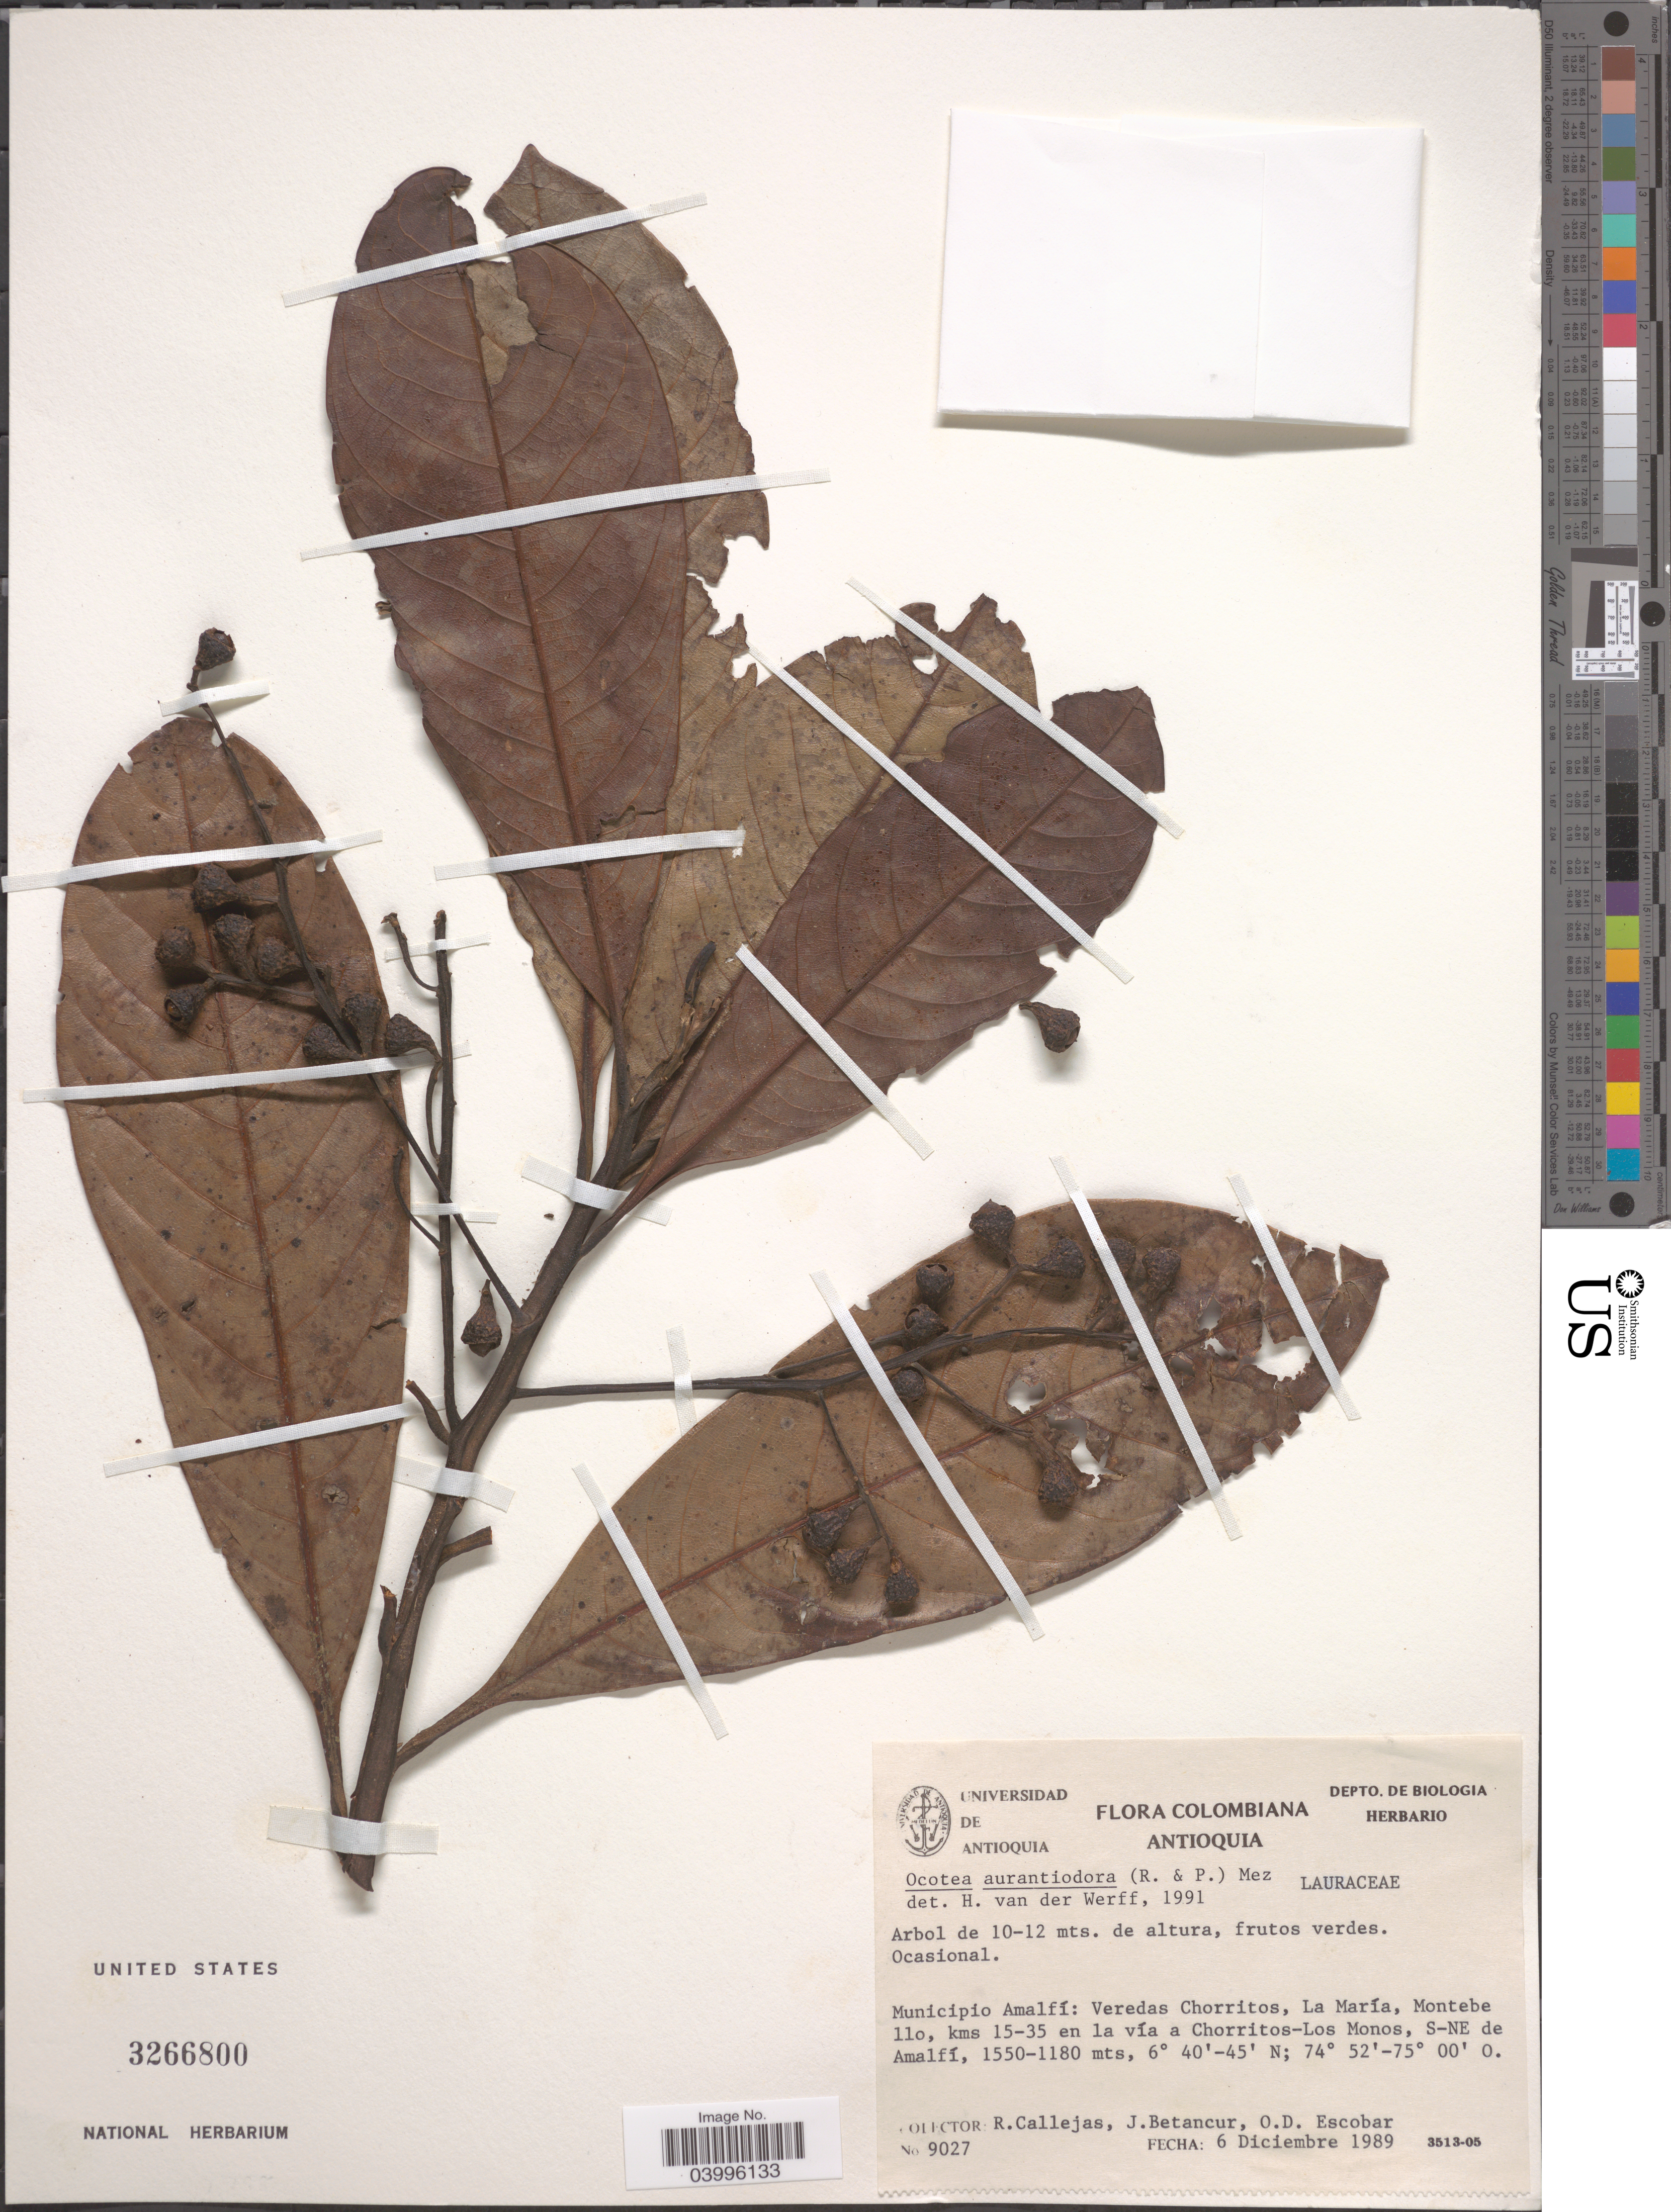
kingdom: Plantae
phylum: Tracheophyta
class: Magnoliopsida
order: Laurales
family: Lauraceae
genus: Ocotea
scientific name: Ocotea aurantiodora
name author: (Ruiz & Pav.) Mez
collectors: R. Callejas, J. Betancur & O. D. Escobar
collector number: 9027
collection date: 1989-12-06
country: Colombia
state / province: Antioquia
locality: Municipio Amalfí: Veredas Chorritos, La María, Montebe ilo, kms 15-35 en la vía a Chorritos-Los Monos, S-NE de Amalfí.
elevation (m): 1180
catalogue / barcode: US 3266800